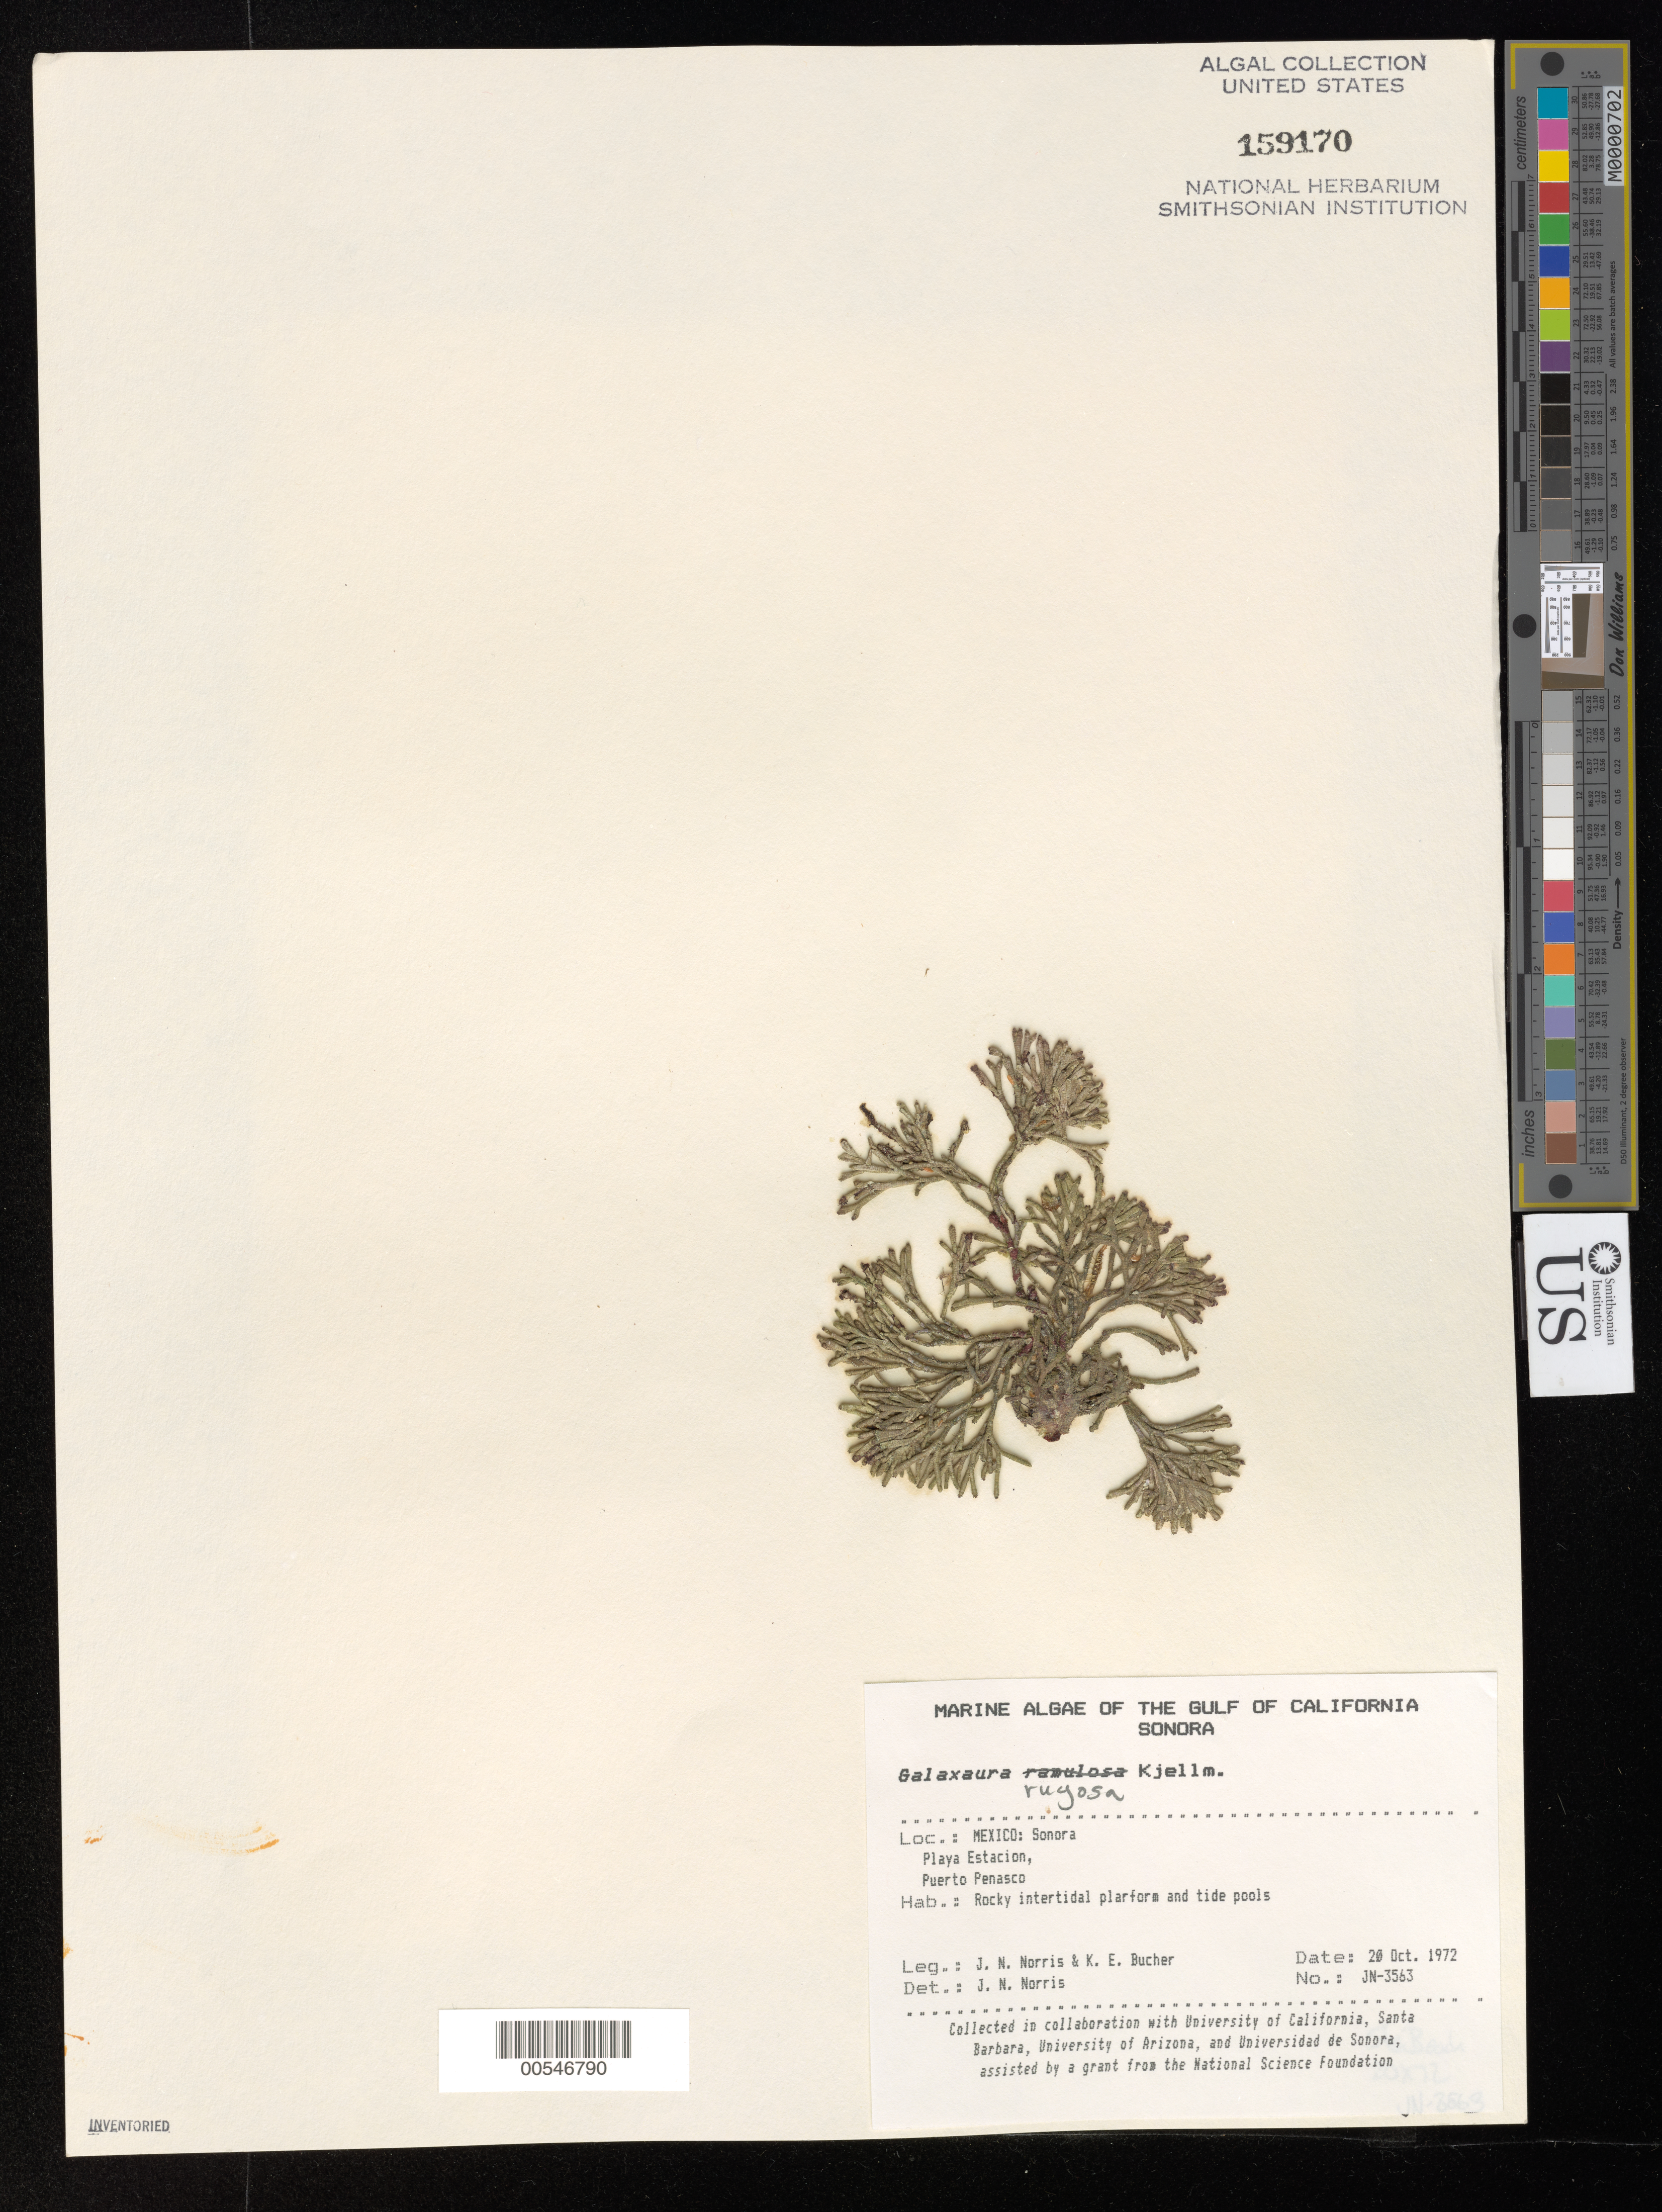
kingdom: Plantae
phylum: Rhodophyta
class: Florideophyceae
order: Nemaliales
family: Galaxauraceae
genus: Galaxaura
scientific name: Galaxaura rugosa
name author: (Ellis & Sol.) J.V.Lamouroux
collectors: J. N. Norris & K. E. Bucher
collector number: JN-3563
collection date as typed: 20 Oct 1972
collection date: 1972-10-20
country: Mexico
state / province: Sonora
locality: Playa Estacion, Puerto Penasco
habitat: Rocky intertidal platform and tide pools.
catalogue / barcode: US 159170